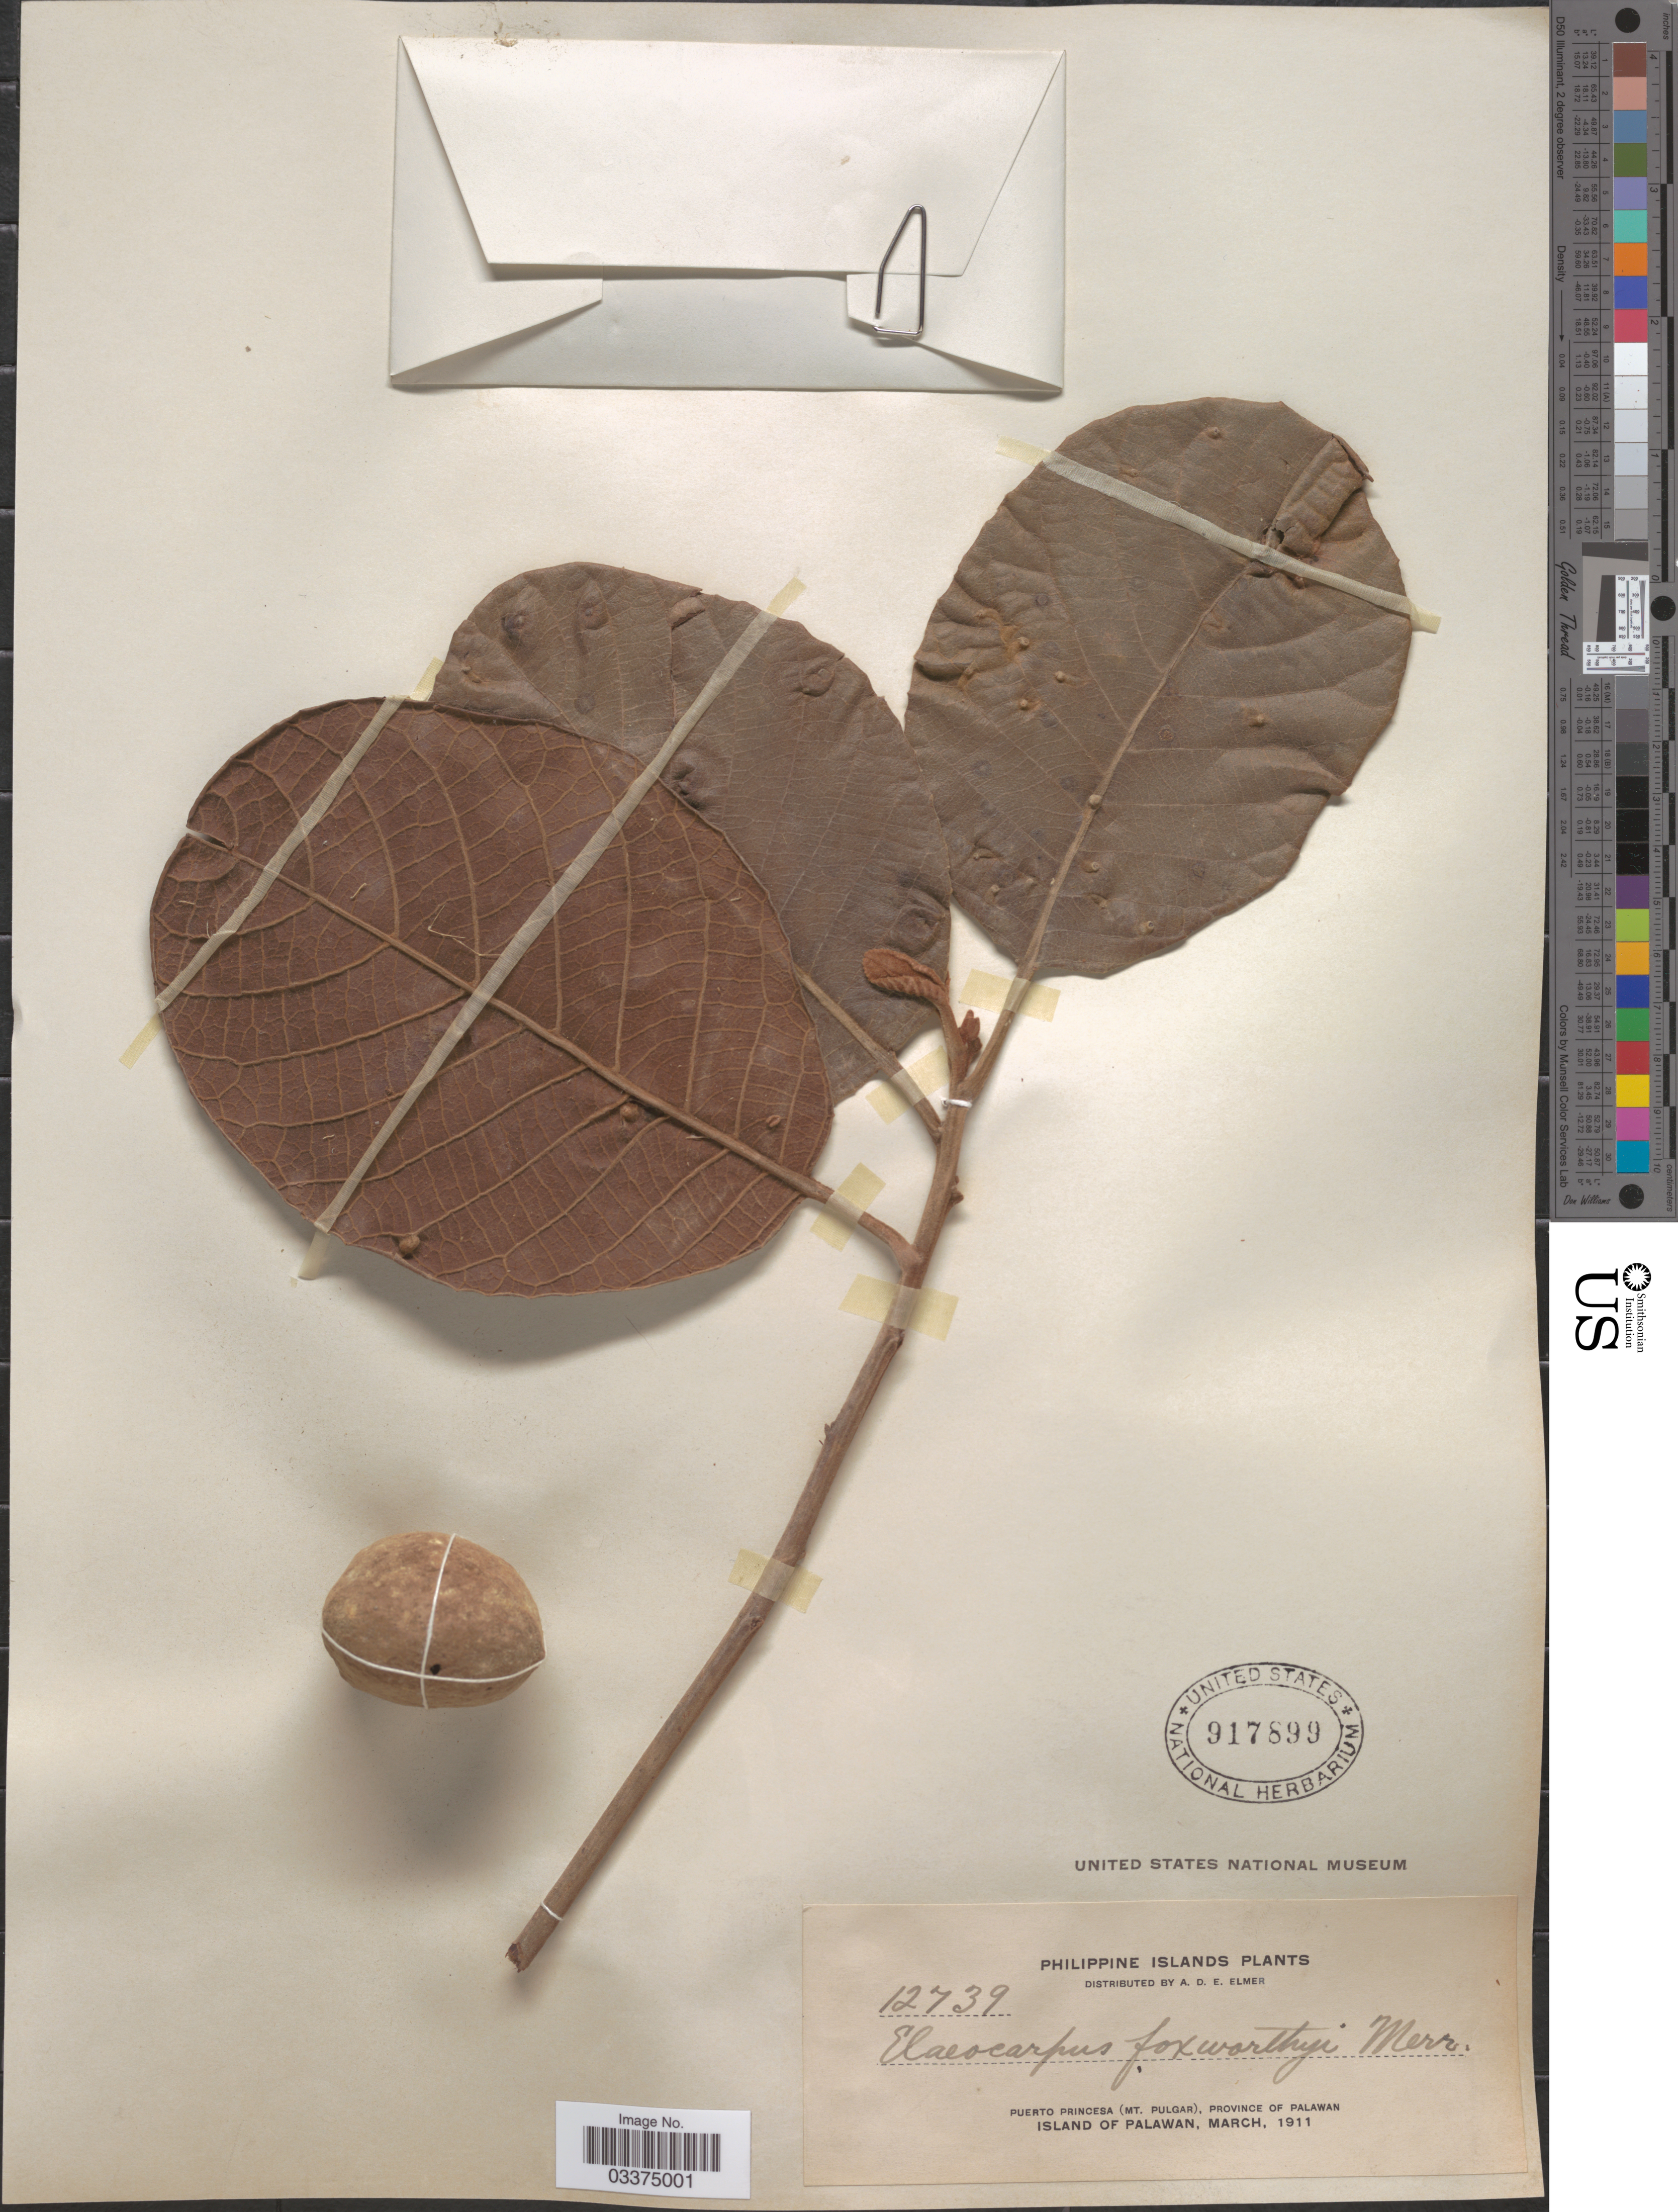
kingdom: Plantae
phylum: Tracheophyta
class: Magnoliopsida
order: Oxalidales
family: Elaeocarpaceae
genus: Elaeocarpus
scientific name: Elaeocarpus foxworthyi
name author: Merr.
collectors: A. D. E. Elmer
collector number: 12739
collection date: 1911-03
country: Philippines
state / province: Mimaropa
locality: Puerto Princesa (Mt. Pulgar), Province of Palawan. Island of Palawan.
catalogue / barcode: US 917899